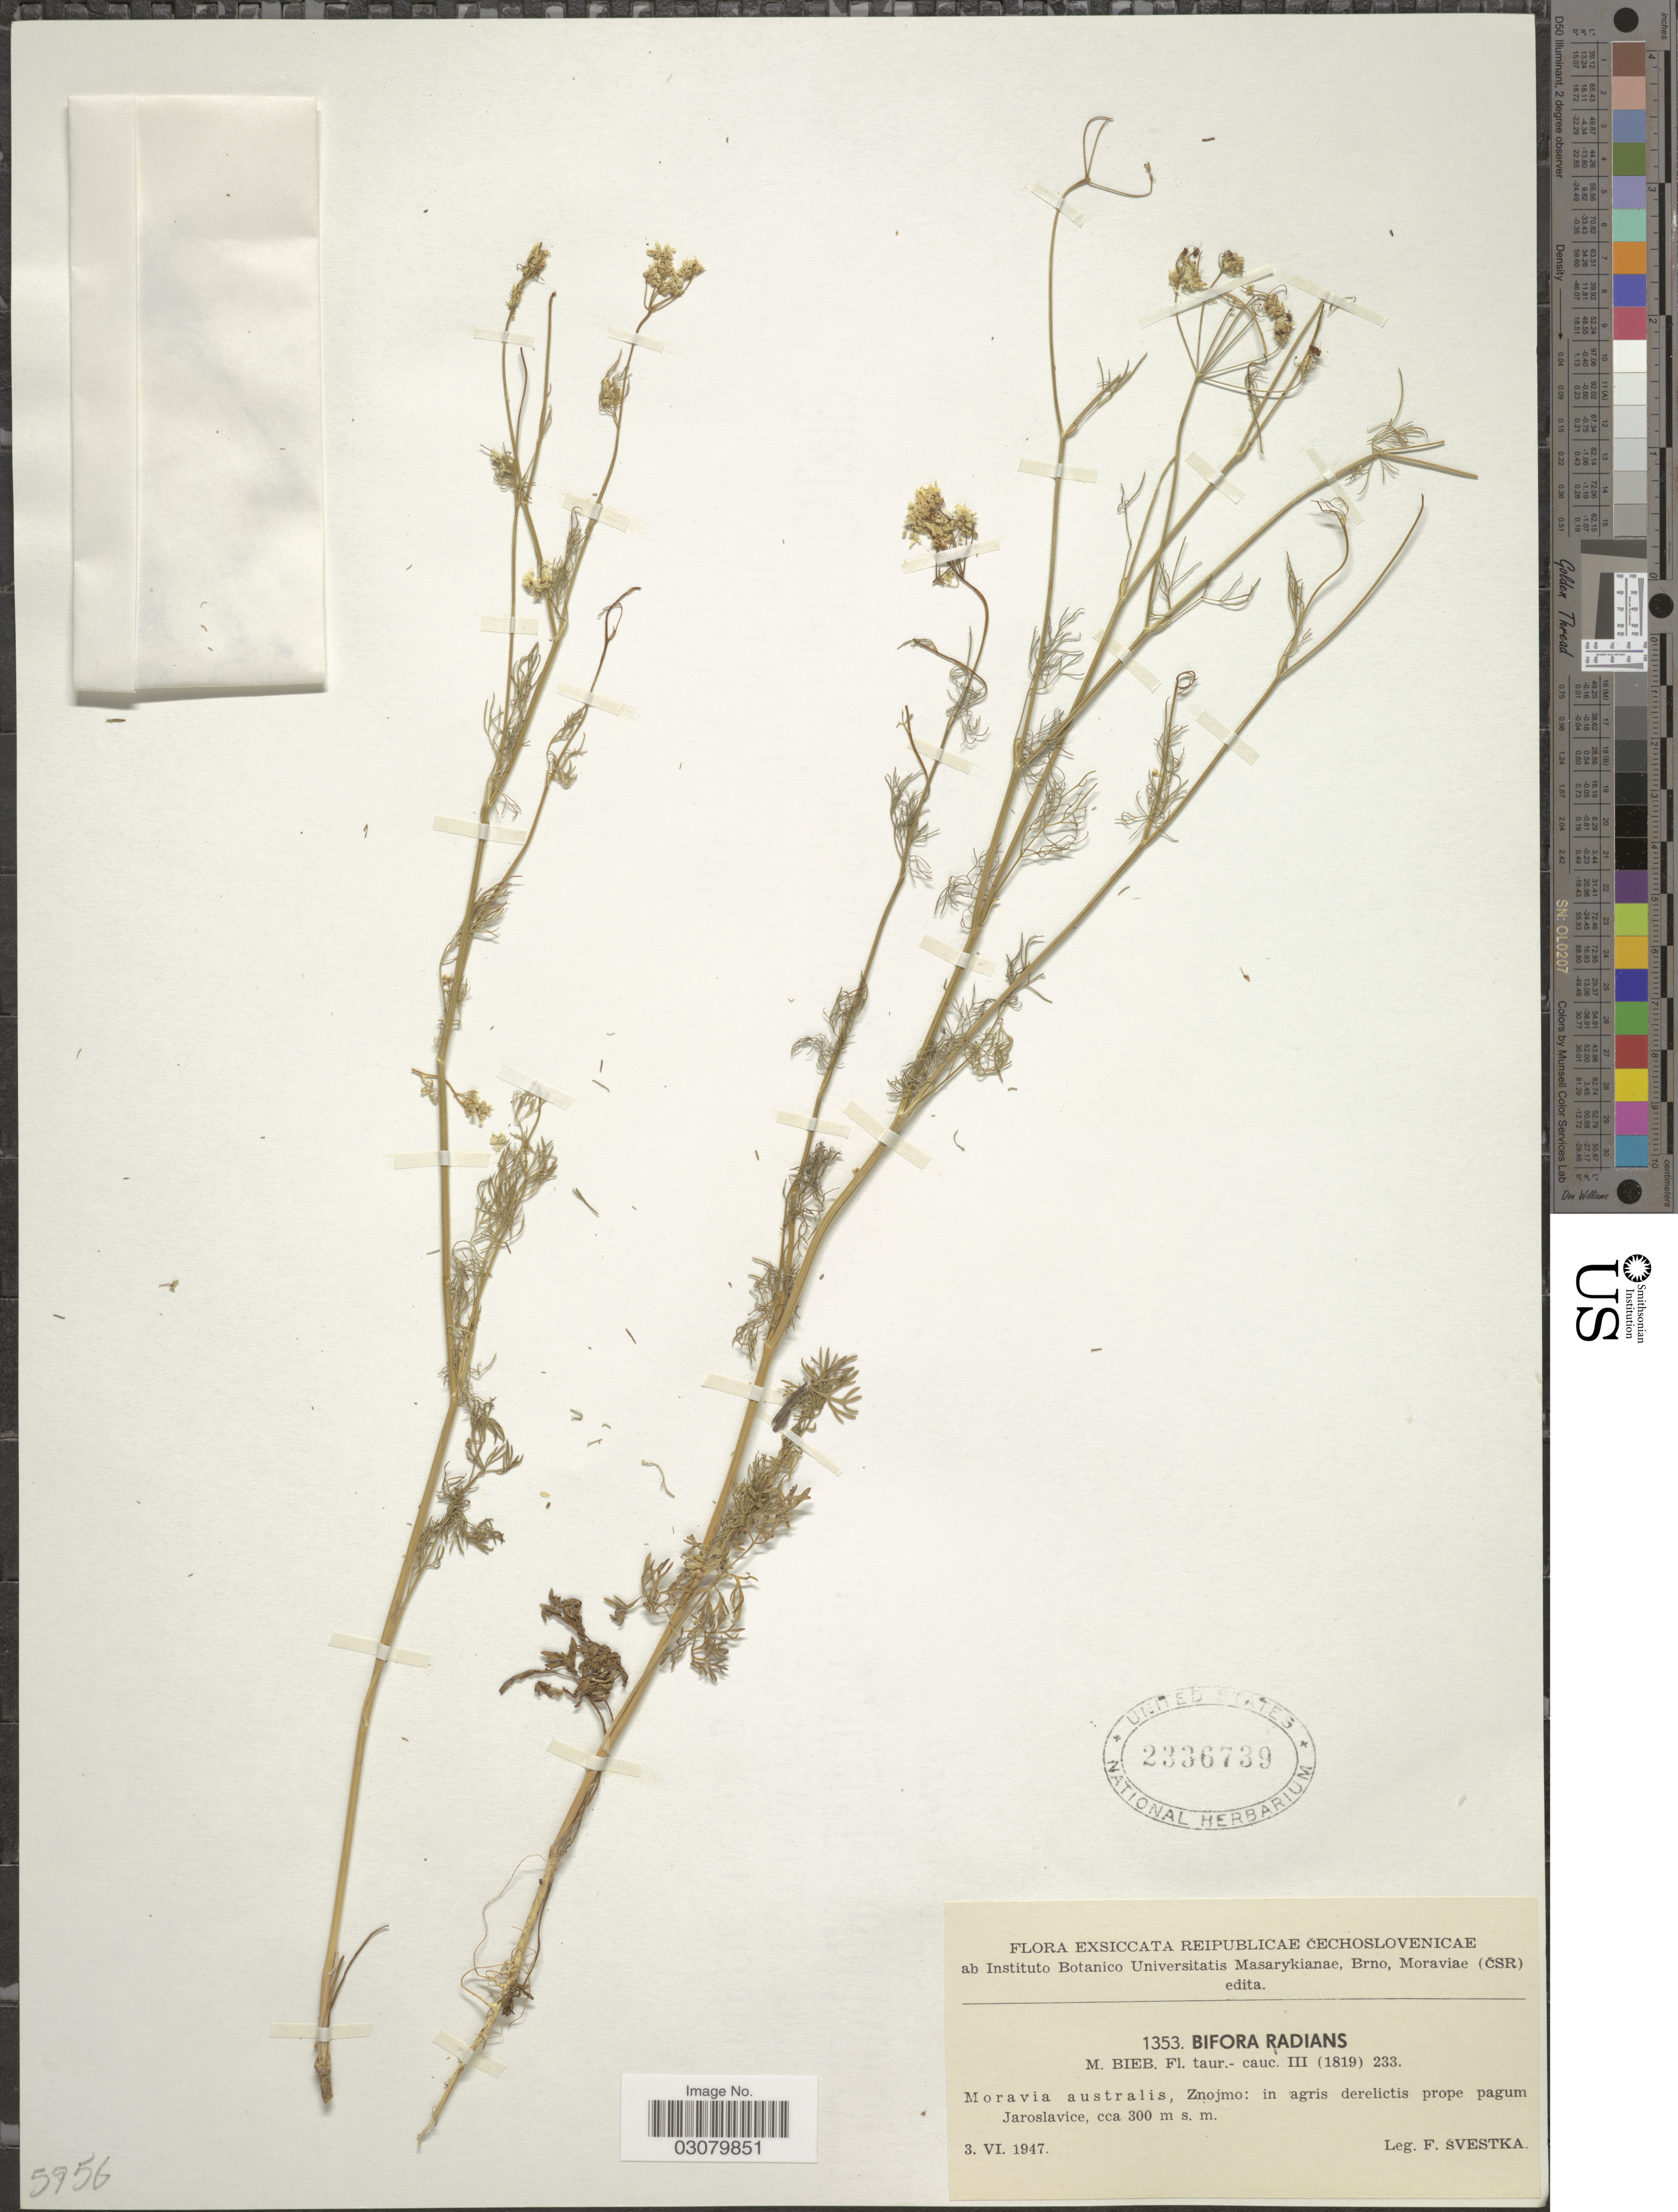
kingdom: Plantae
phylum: Tracheophyta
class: Magnoliopsida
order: Apiales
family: Apiaceae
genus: Bifora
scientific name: Bifora radians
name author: M. Bieb.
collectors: F. Svestka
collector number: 1353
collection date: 1947-06-03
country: Czechia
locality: Moravia australis, Znojmo: agris derelictis prope pagum Jaroslavice. Reipublicae Cechoslovenicae.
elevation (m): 300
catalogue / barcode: US 2336739